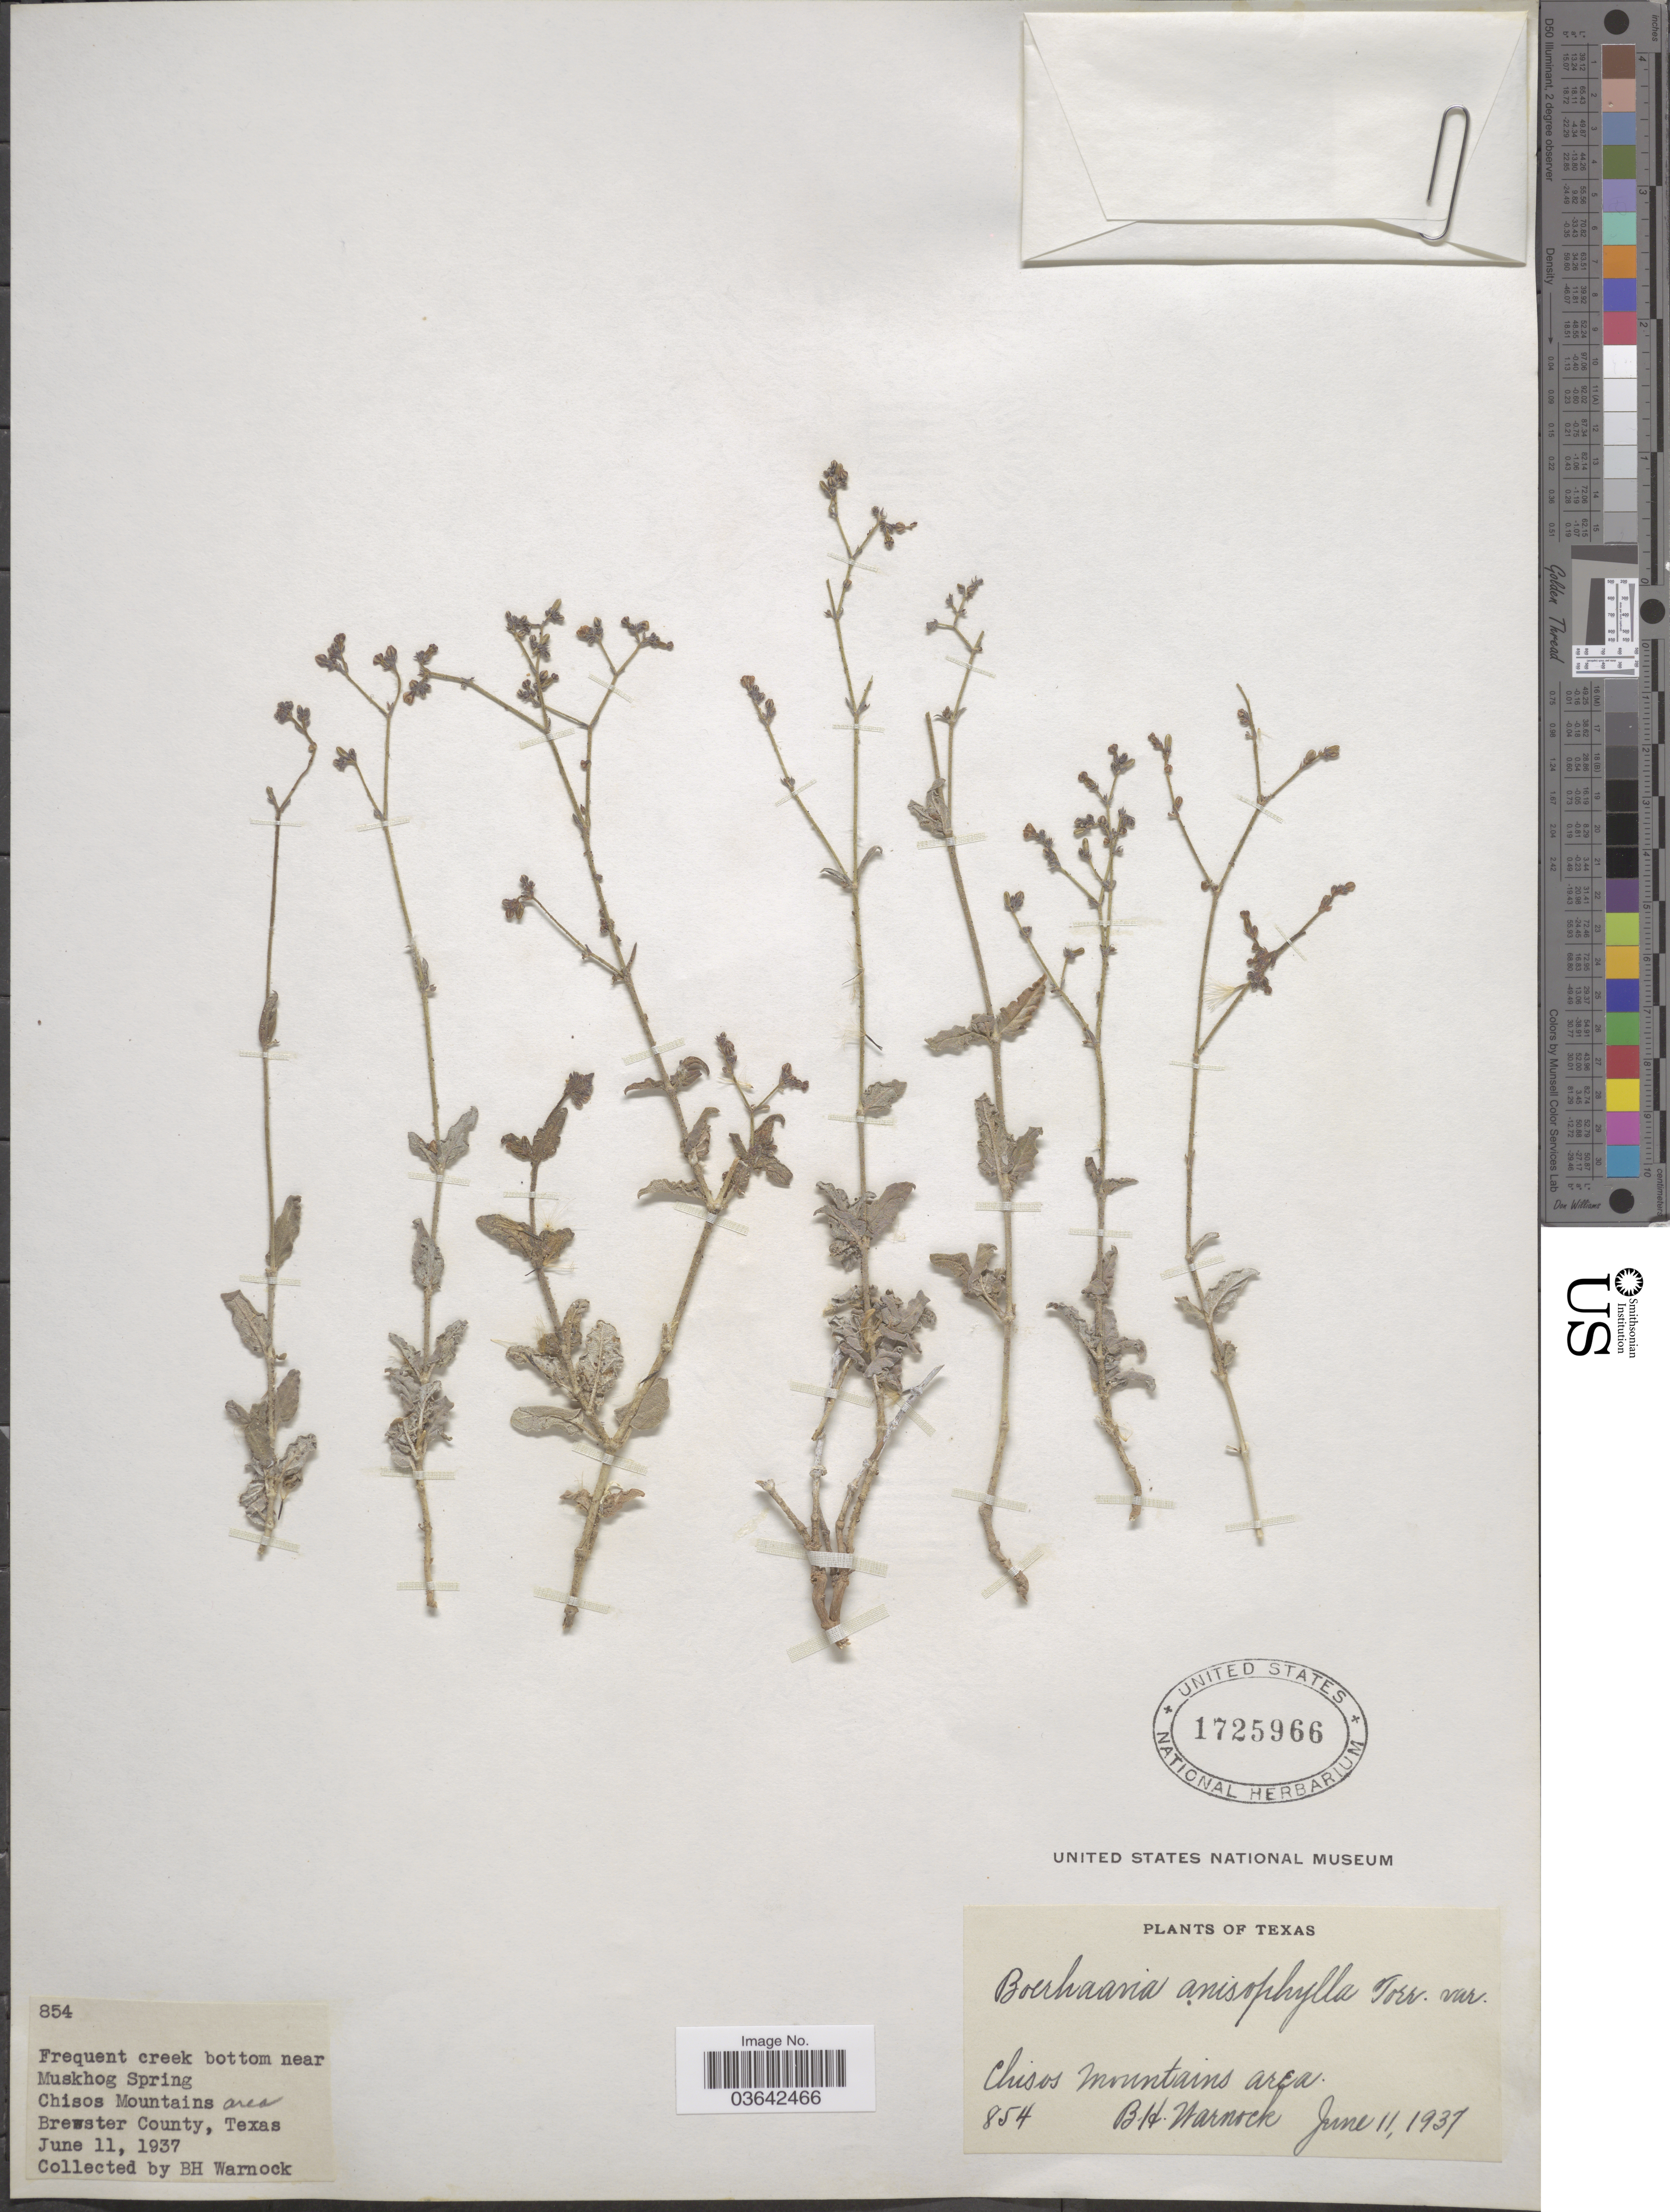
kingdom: Plantae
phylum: Tracheophyta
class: Magnoliopsida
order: Caryophyllales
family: Nyctaginaceae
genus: Boerhavia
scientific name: Boerhavia anisophylla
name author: Torr. in Emory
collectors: B. H. Warnock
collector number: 854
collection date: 1937-06-11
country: United States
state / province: Texas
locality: Frequent creek bottom near Muskhog Spring. Chisos Mountains area. Brewster County.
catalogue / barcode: US 1725966